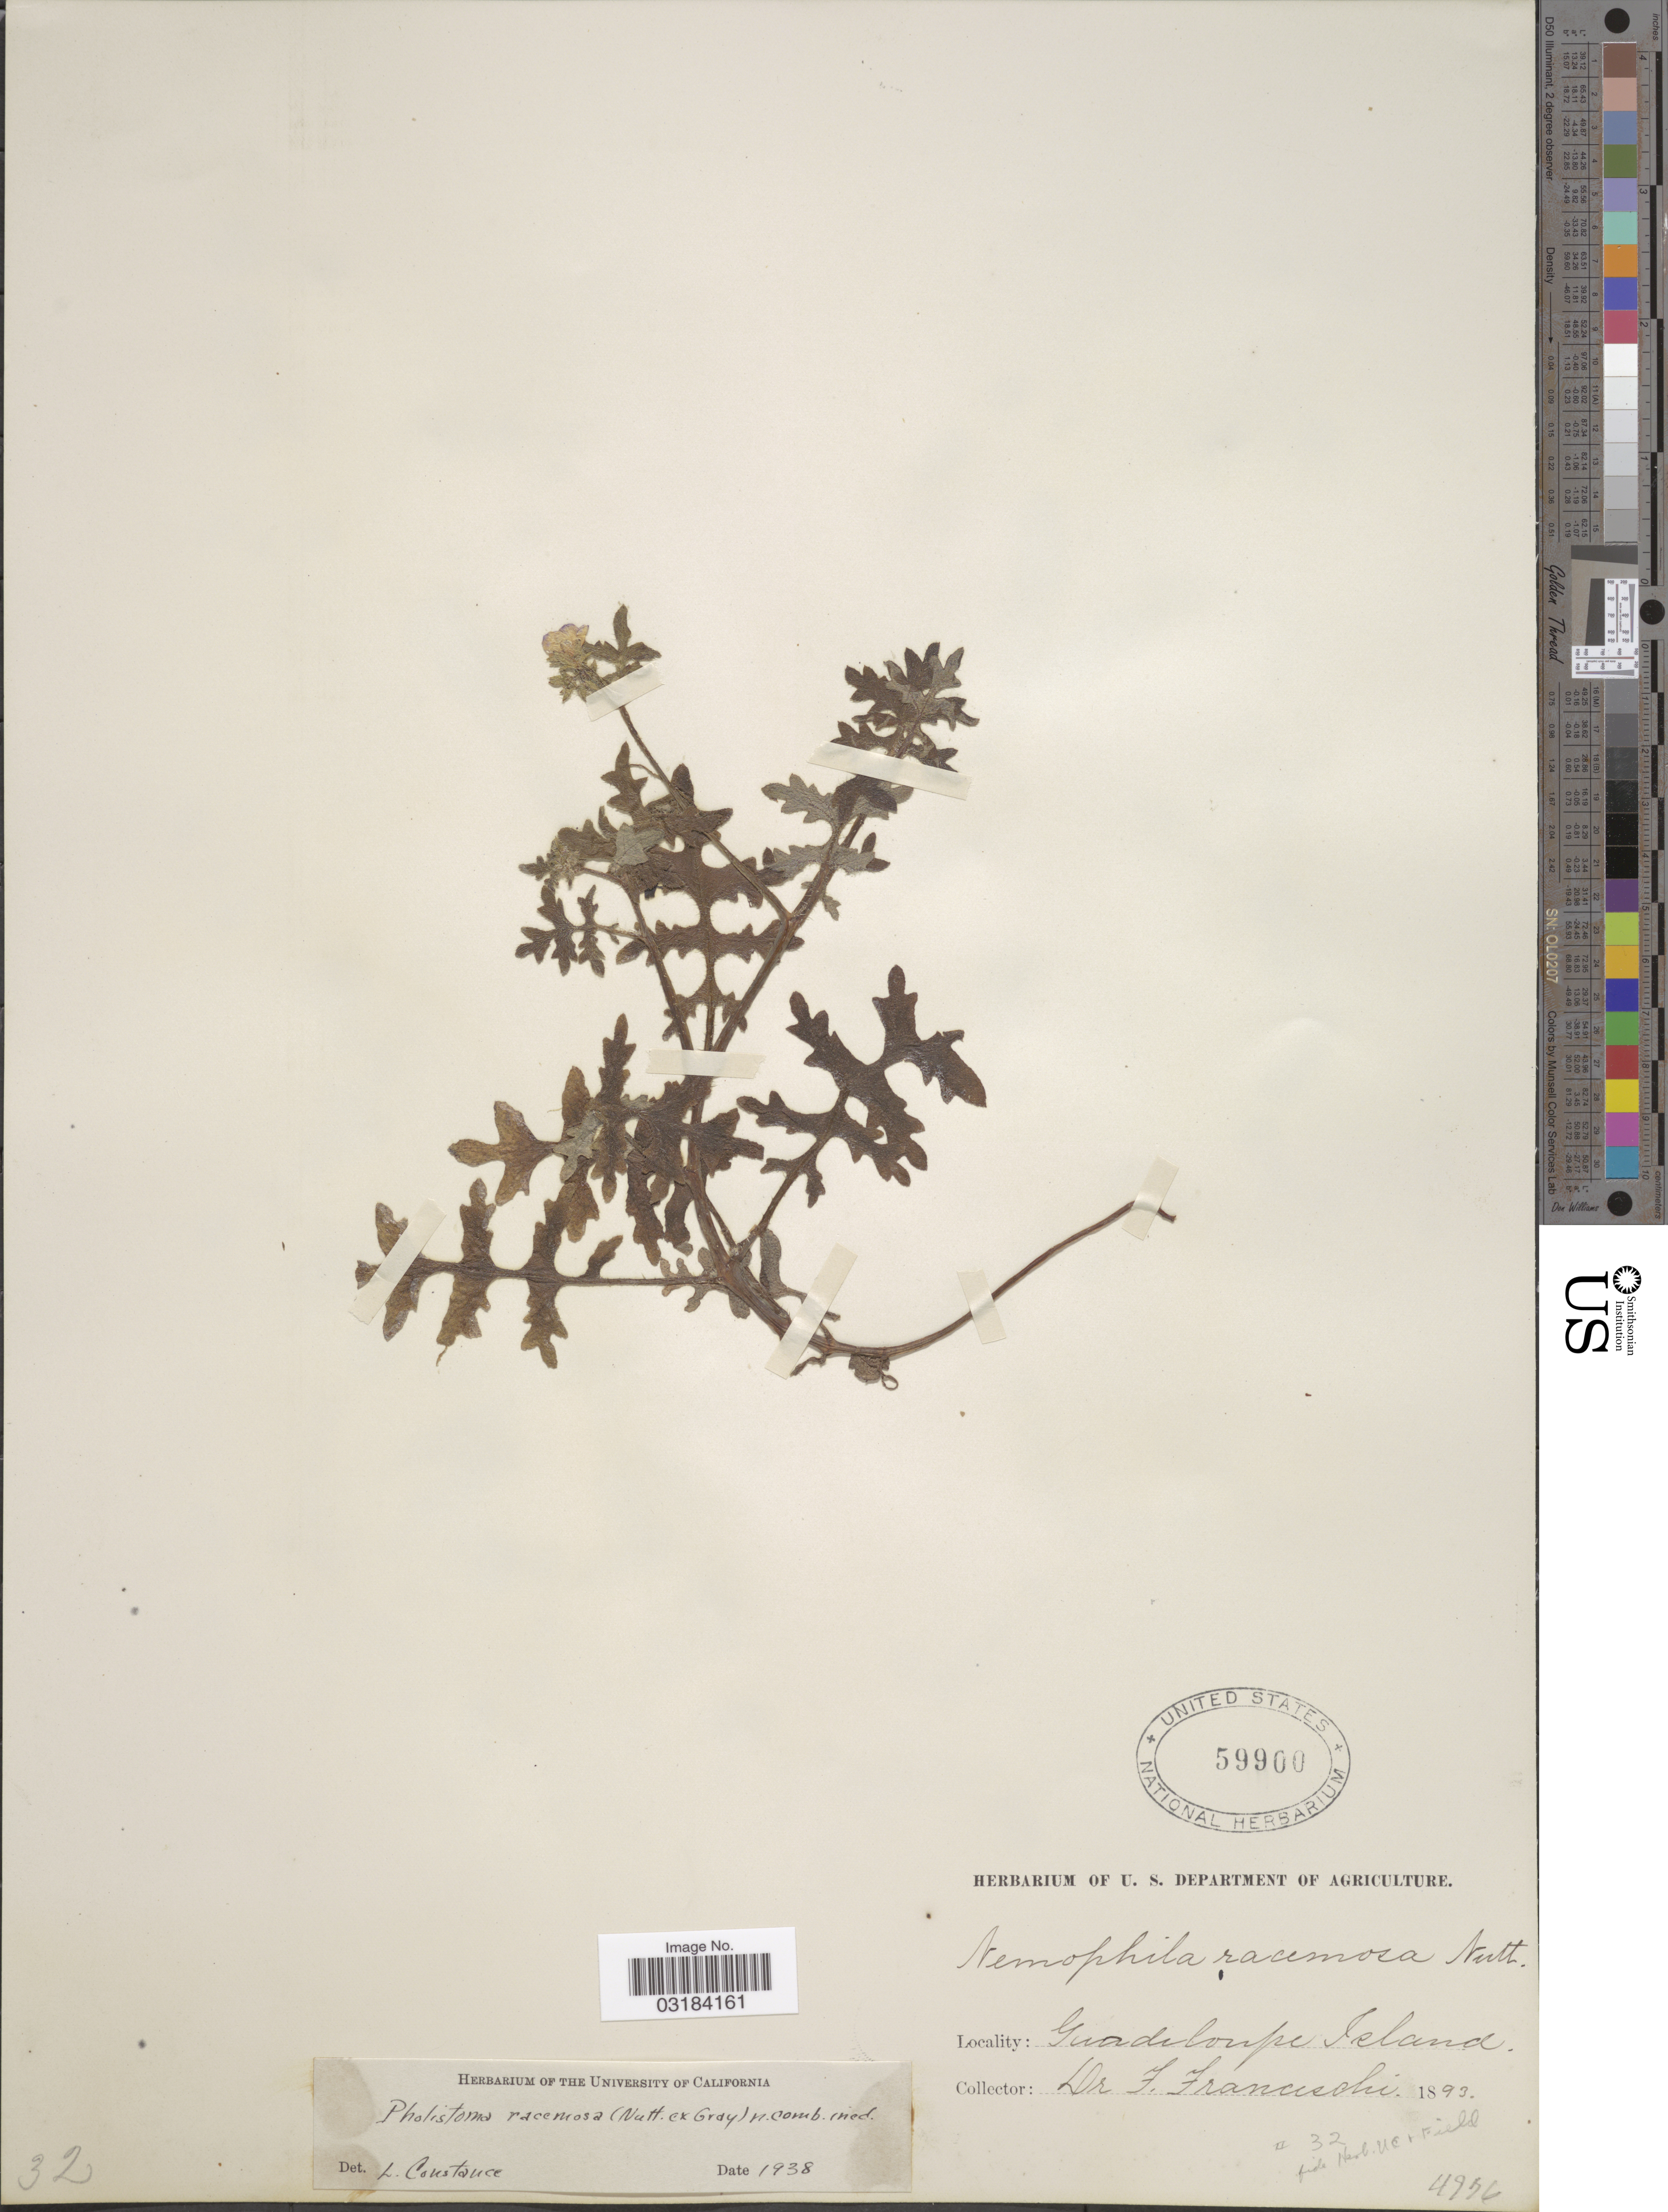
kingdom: Plantae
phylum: Tracheophyta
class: Magnoliopsida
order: Boraginales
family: Hydrophyllaceae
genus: Pholistoma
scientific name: Pholistoma racemosum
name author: (Nutt. ex A. Gray) Constance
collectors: F. Franceschi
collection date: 1893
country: Mexico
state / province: Baja California Norte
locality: Guadaloupe Island.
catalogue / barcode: US 59900